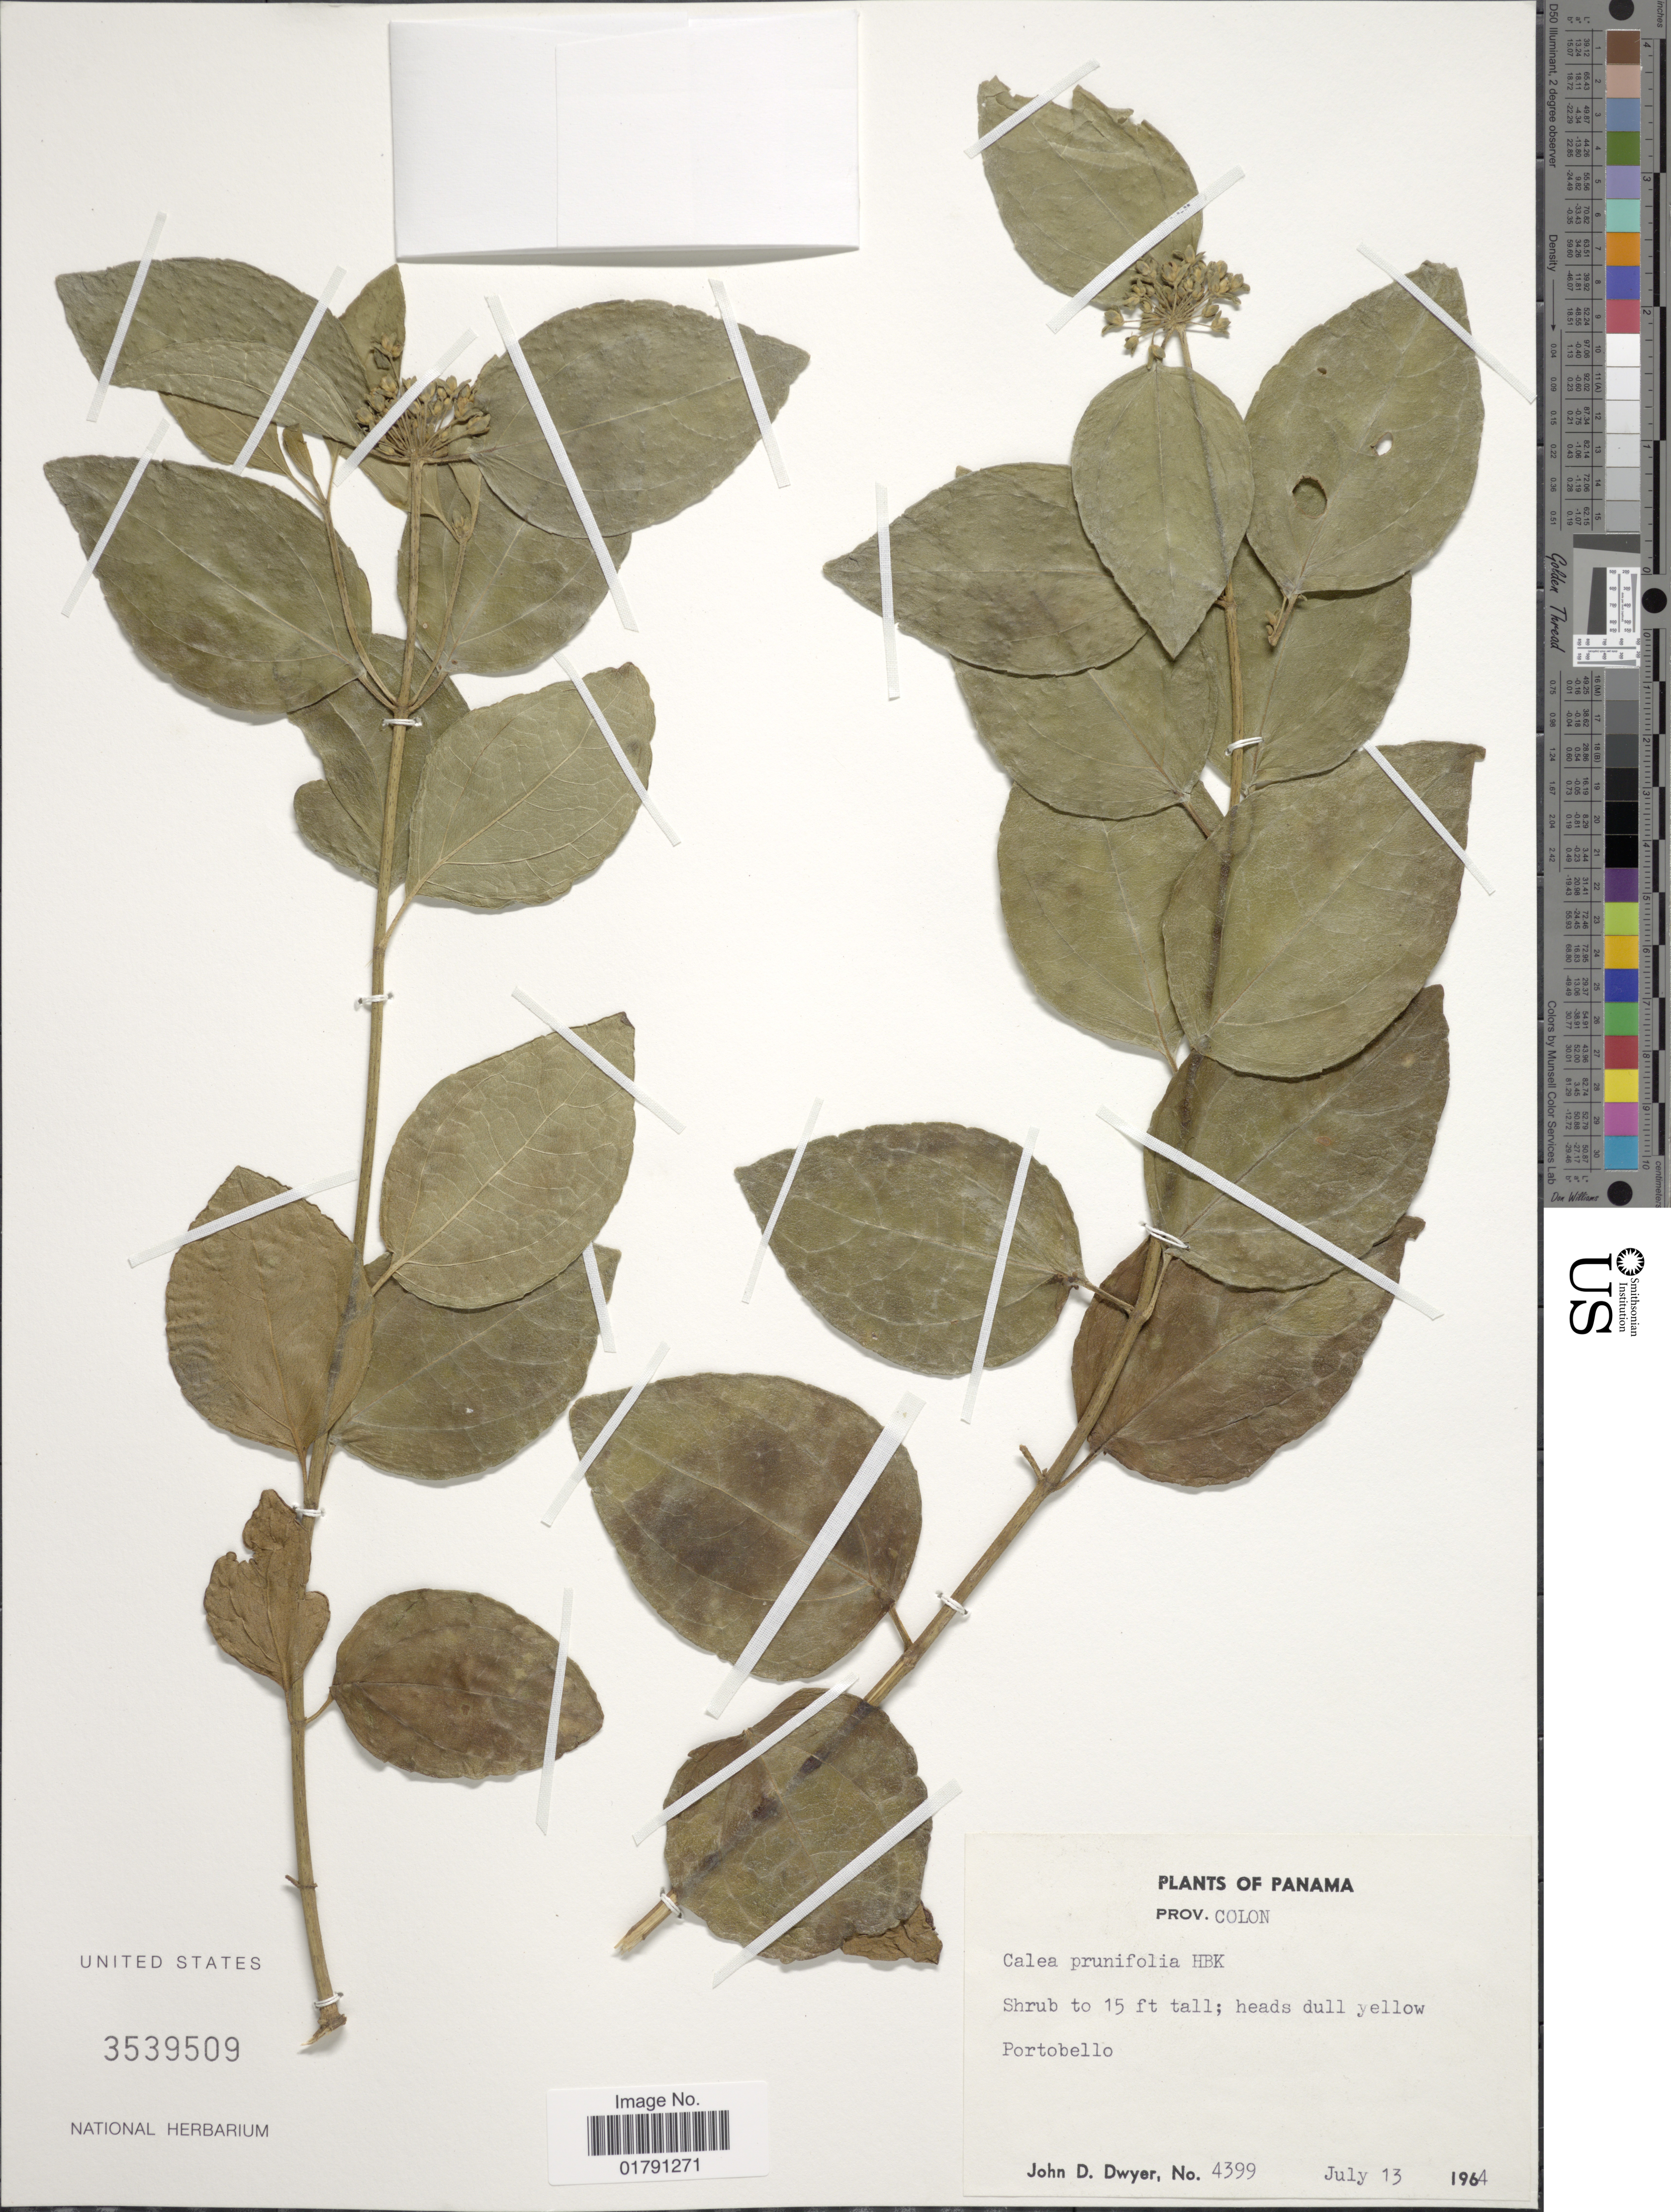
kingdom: Plantae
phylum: Tracheophyta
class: Magnoliopsida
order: Asterales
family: Asteraceae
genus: Calea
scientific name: Calea prunifolia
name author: Kunth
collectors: J. D. Dwyer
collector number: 4399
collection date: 1964-07-13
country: Panama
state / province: Colón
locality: Portobello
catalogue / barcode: US 3539509